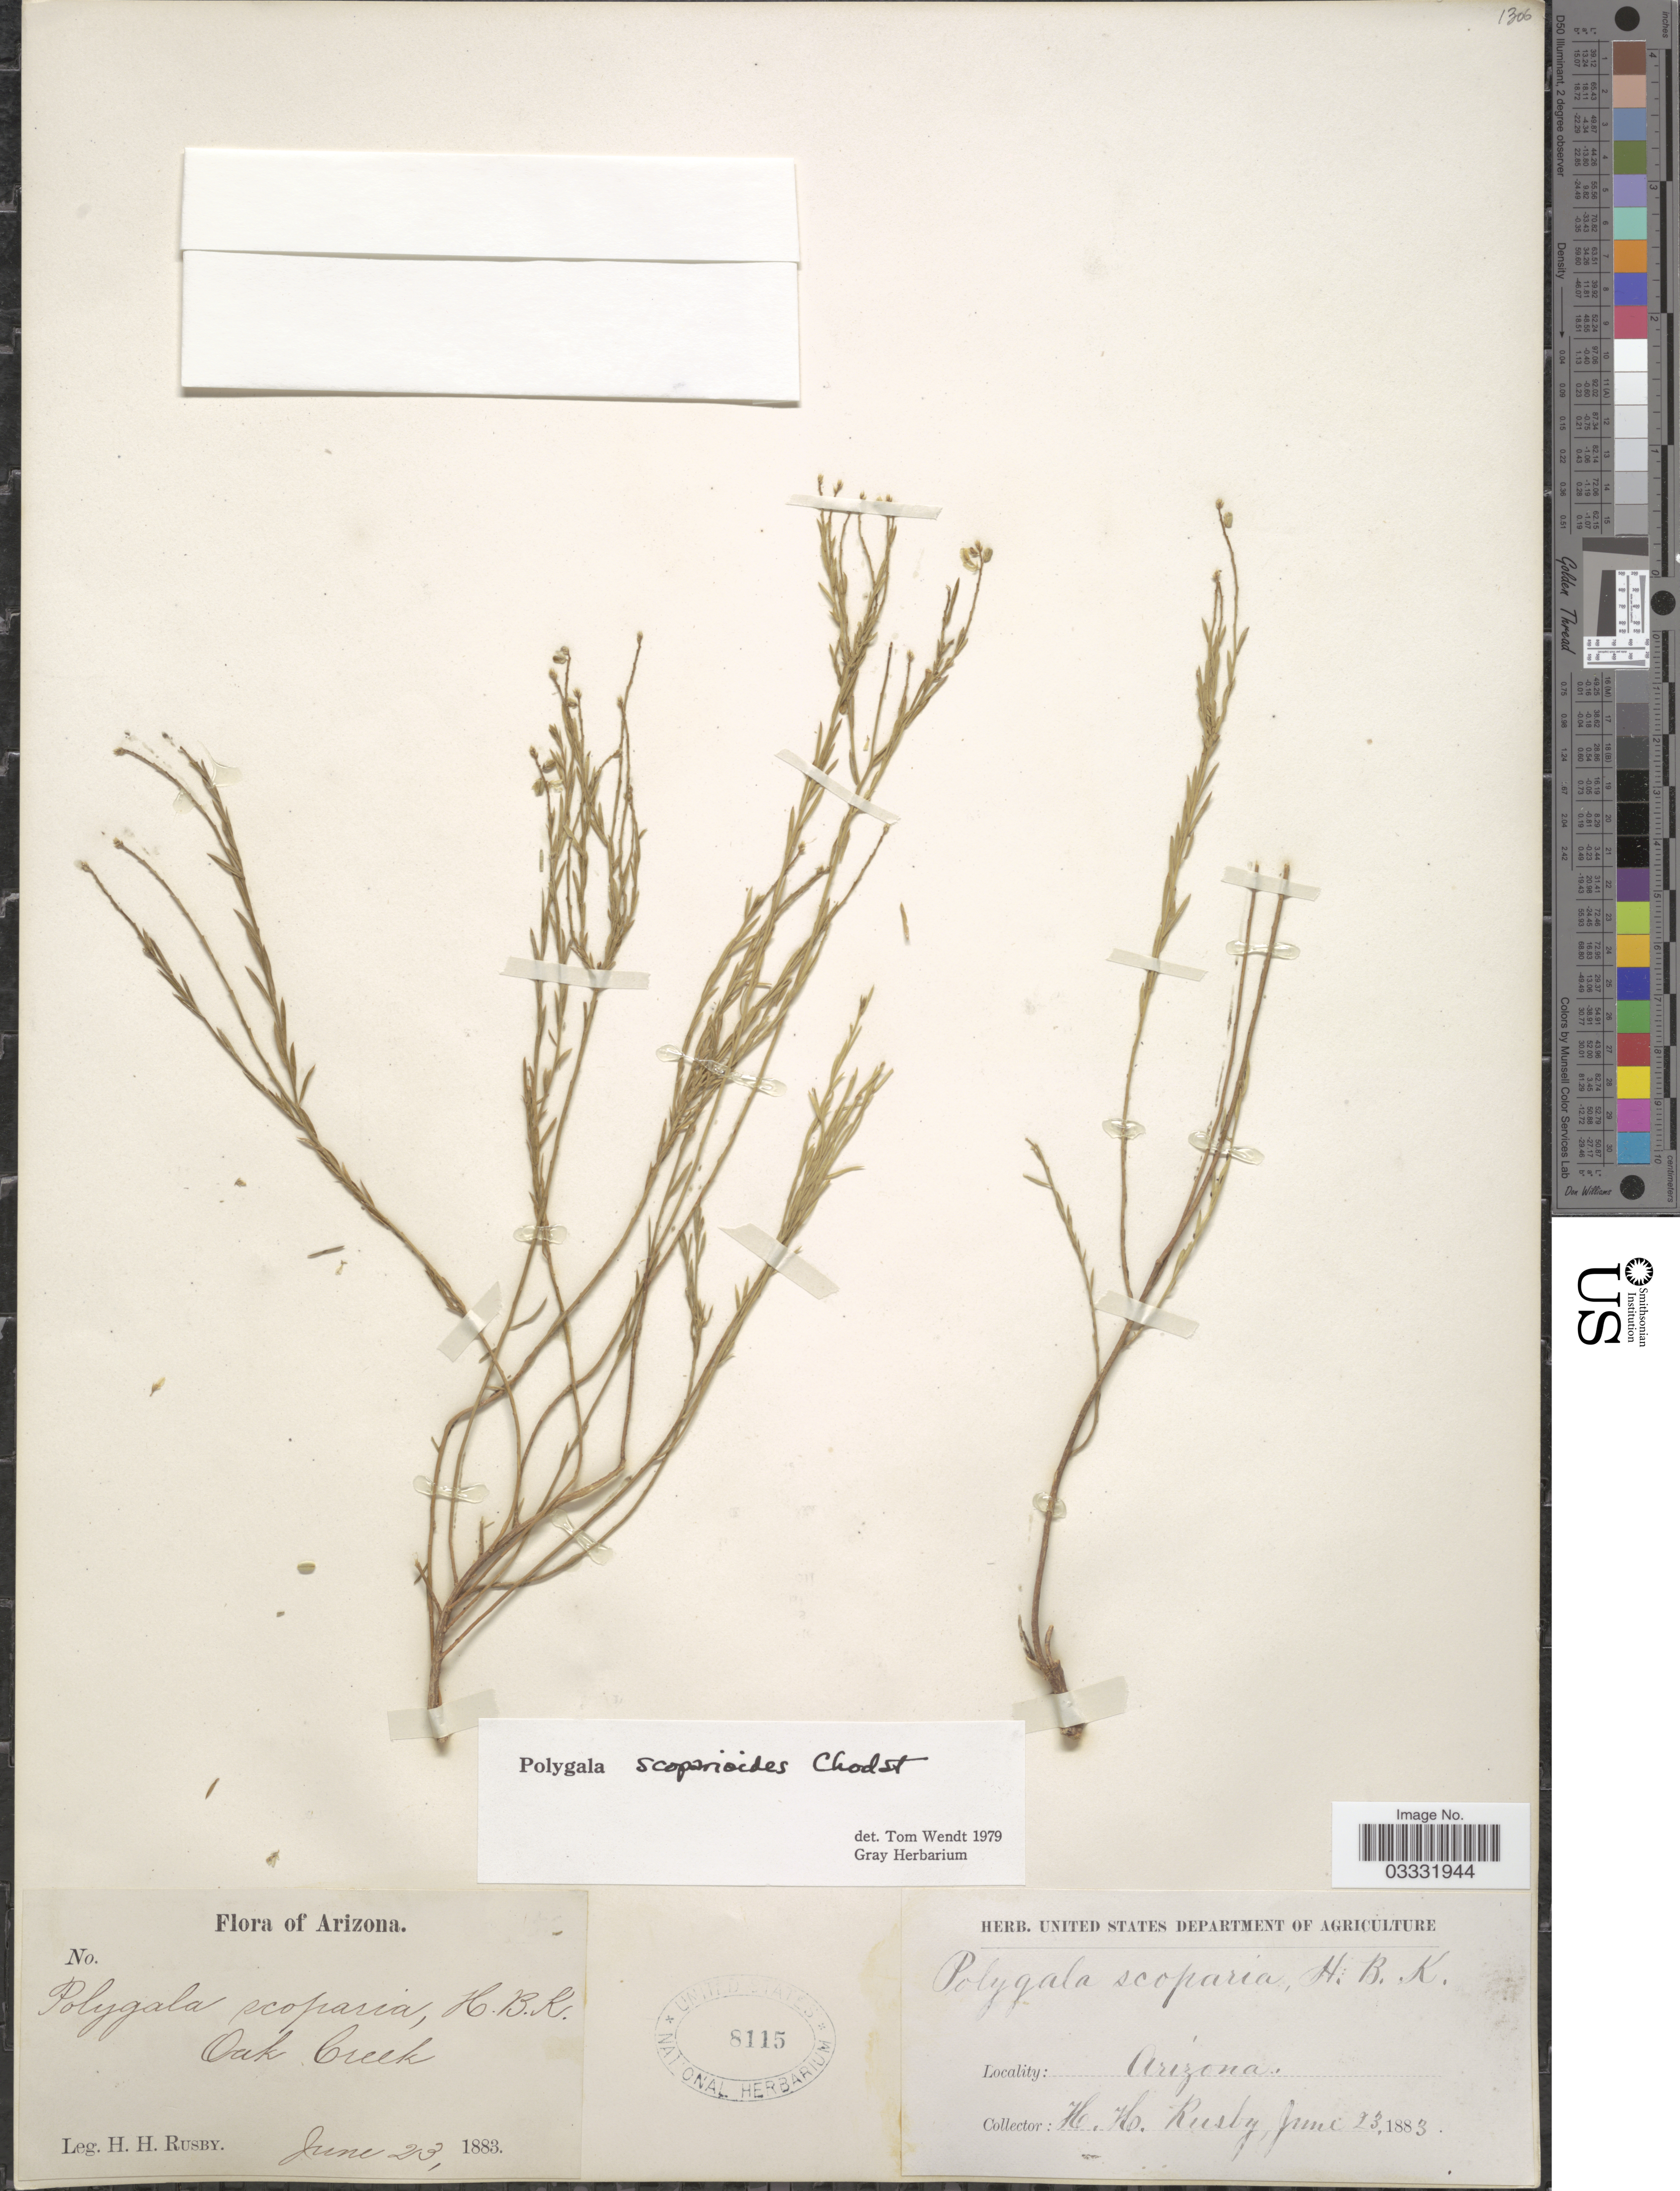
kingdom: Plantae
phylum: Tracheophyta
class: Magnoliopsida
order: Fabales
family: Polygalaceae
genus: Polygala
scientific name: Polygala scoparioides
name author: Chodat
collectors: H. H. Rusby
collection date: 1883-06-23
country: United States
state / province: Arizona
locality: Oak Creek.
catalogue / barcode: US 8115